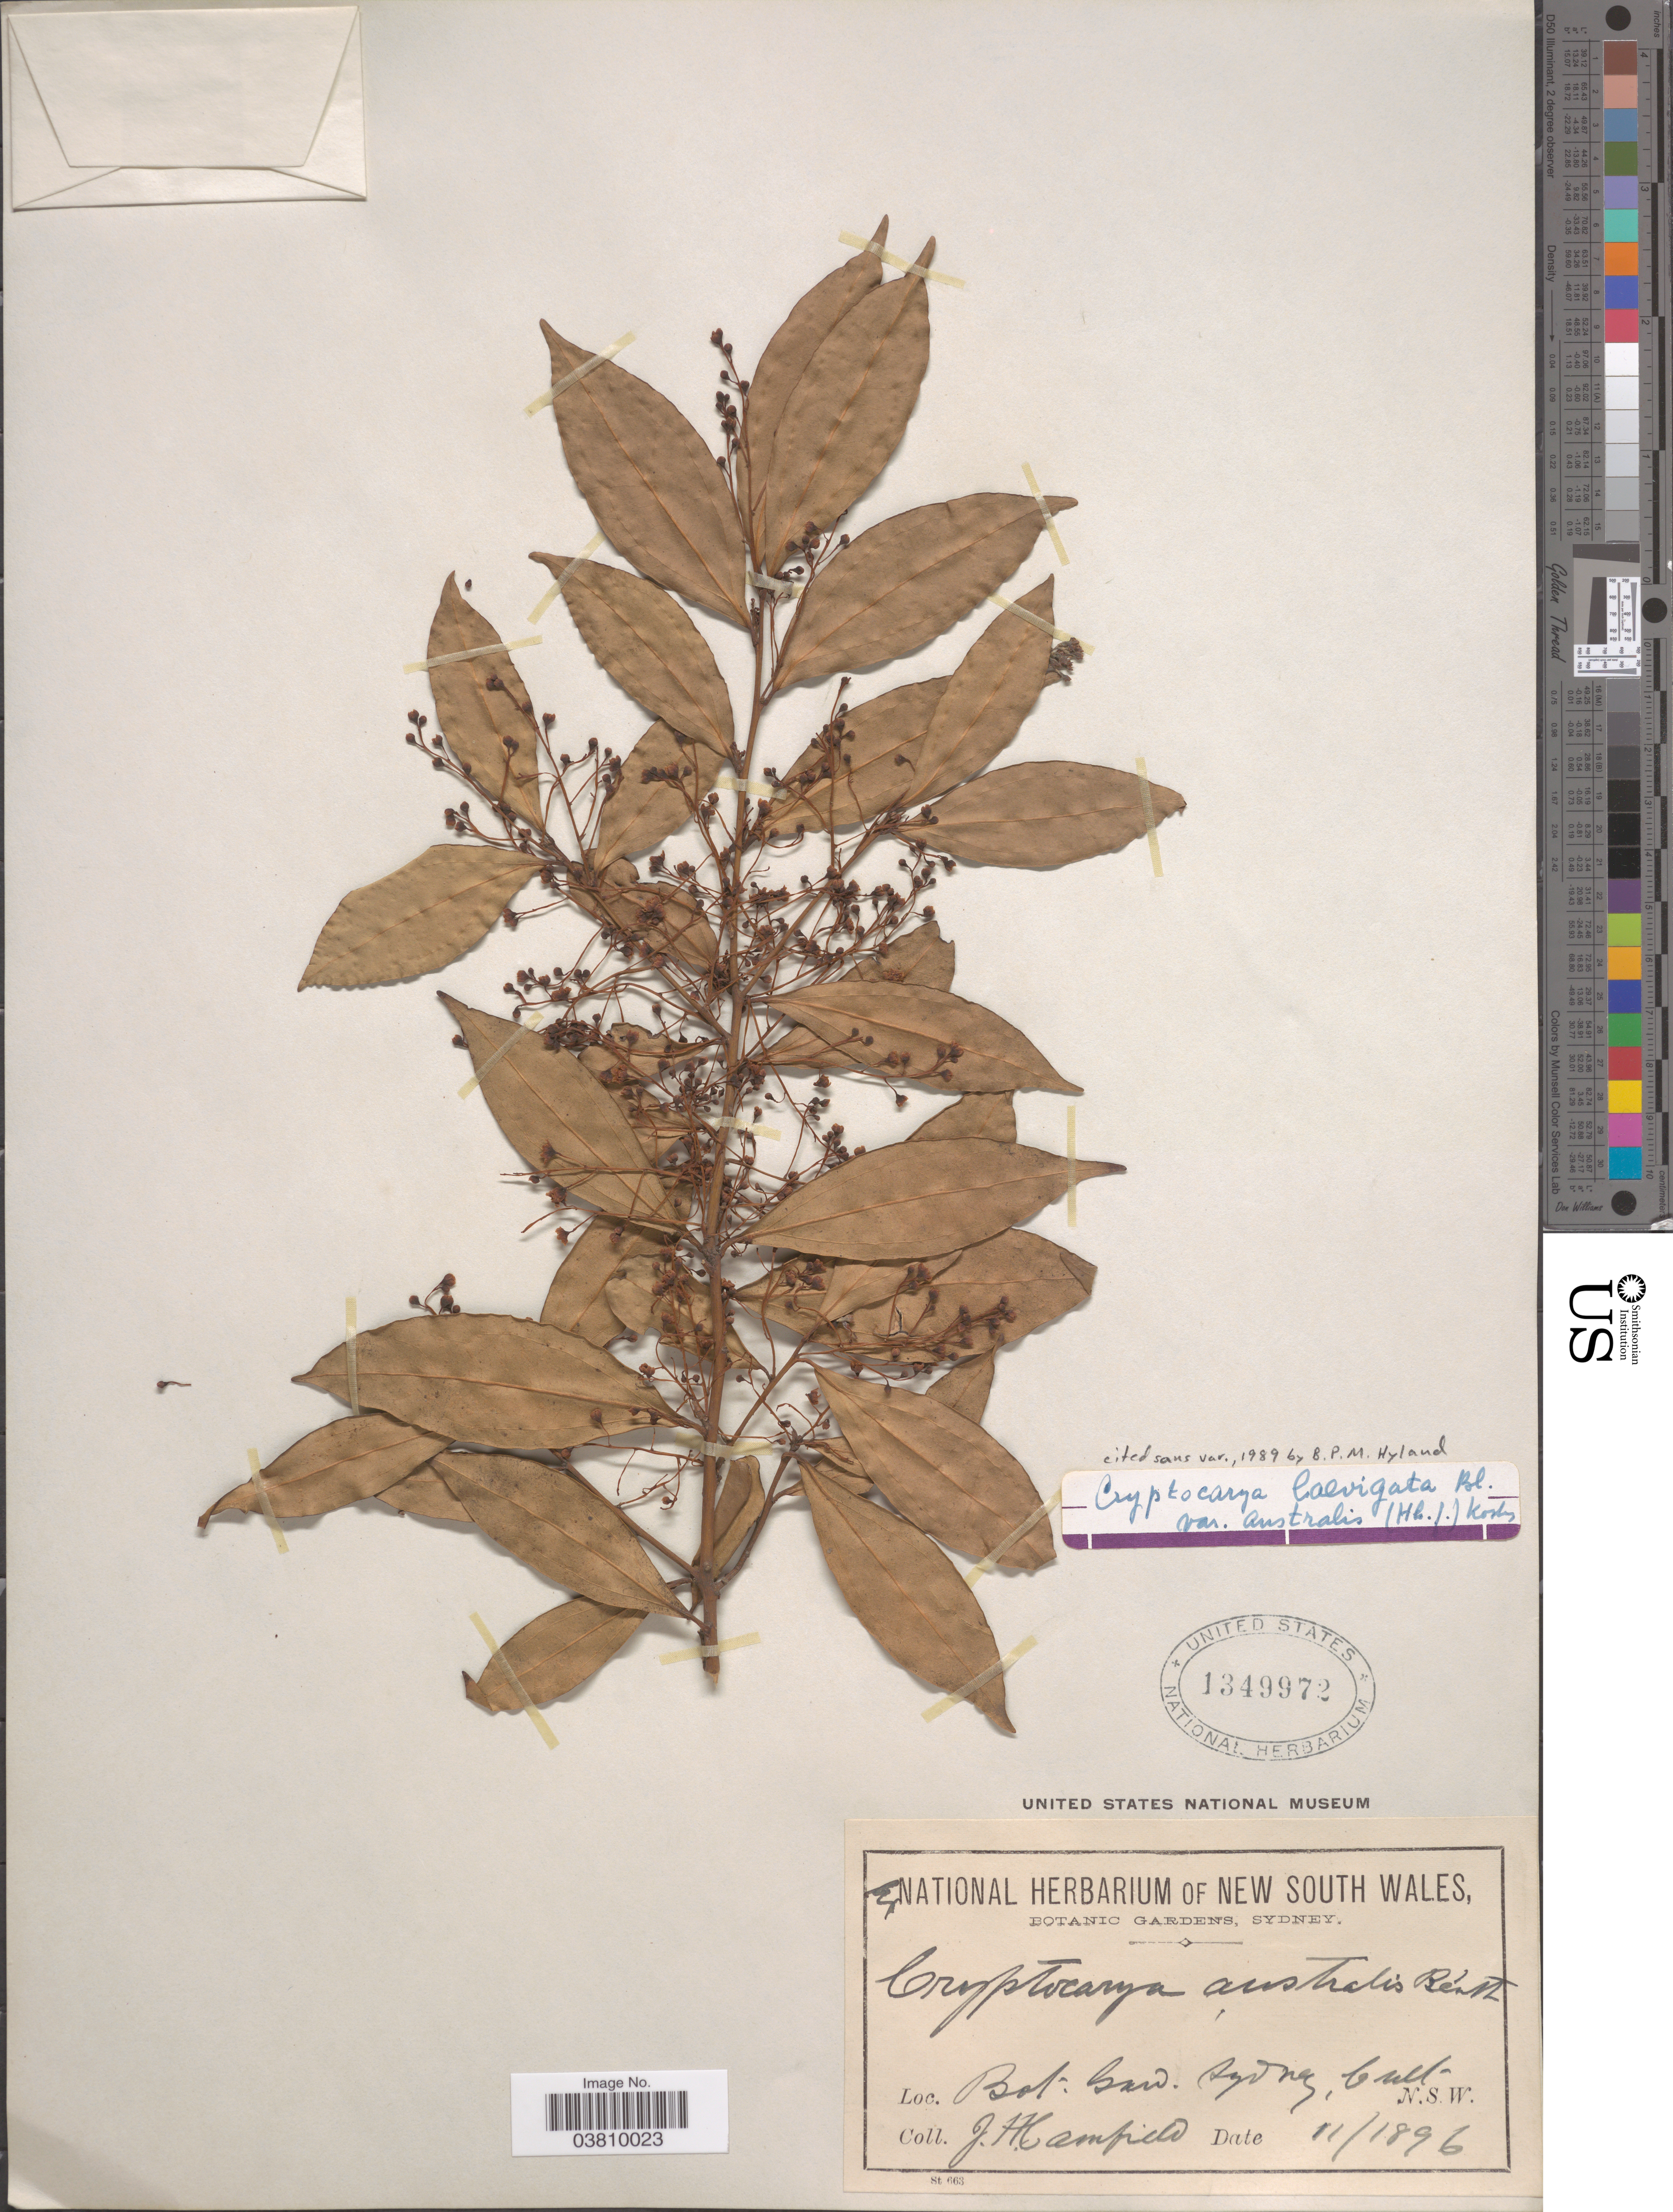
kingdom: Plantae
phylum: Tracheophyta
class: Magnoliopsida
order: Laurales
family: Lauraceae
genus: Cryptocarya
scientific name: Cryptocarya laevigata Elmer, nom illeg., non Blume (1825)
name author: Elmer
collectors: J. Camfield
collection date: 1896-11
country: Australia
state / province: New South Wales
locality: Bot. Gard. Sydney, Cult.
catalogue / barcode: US 1349972